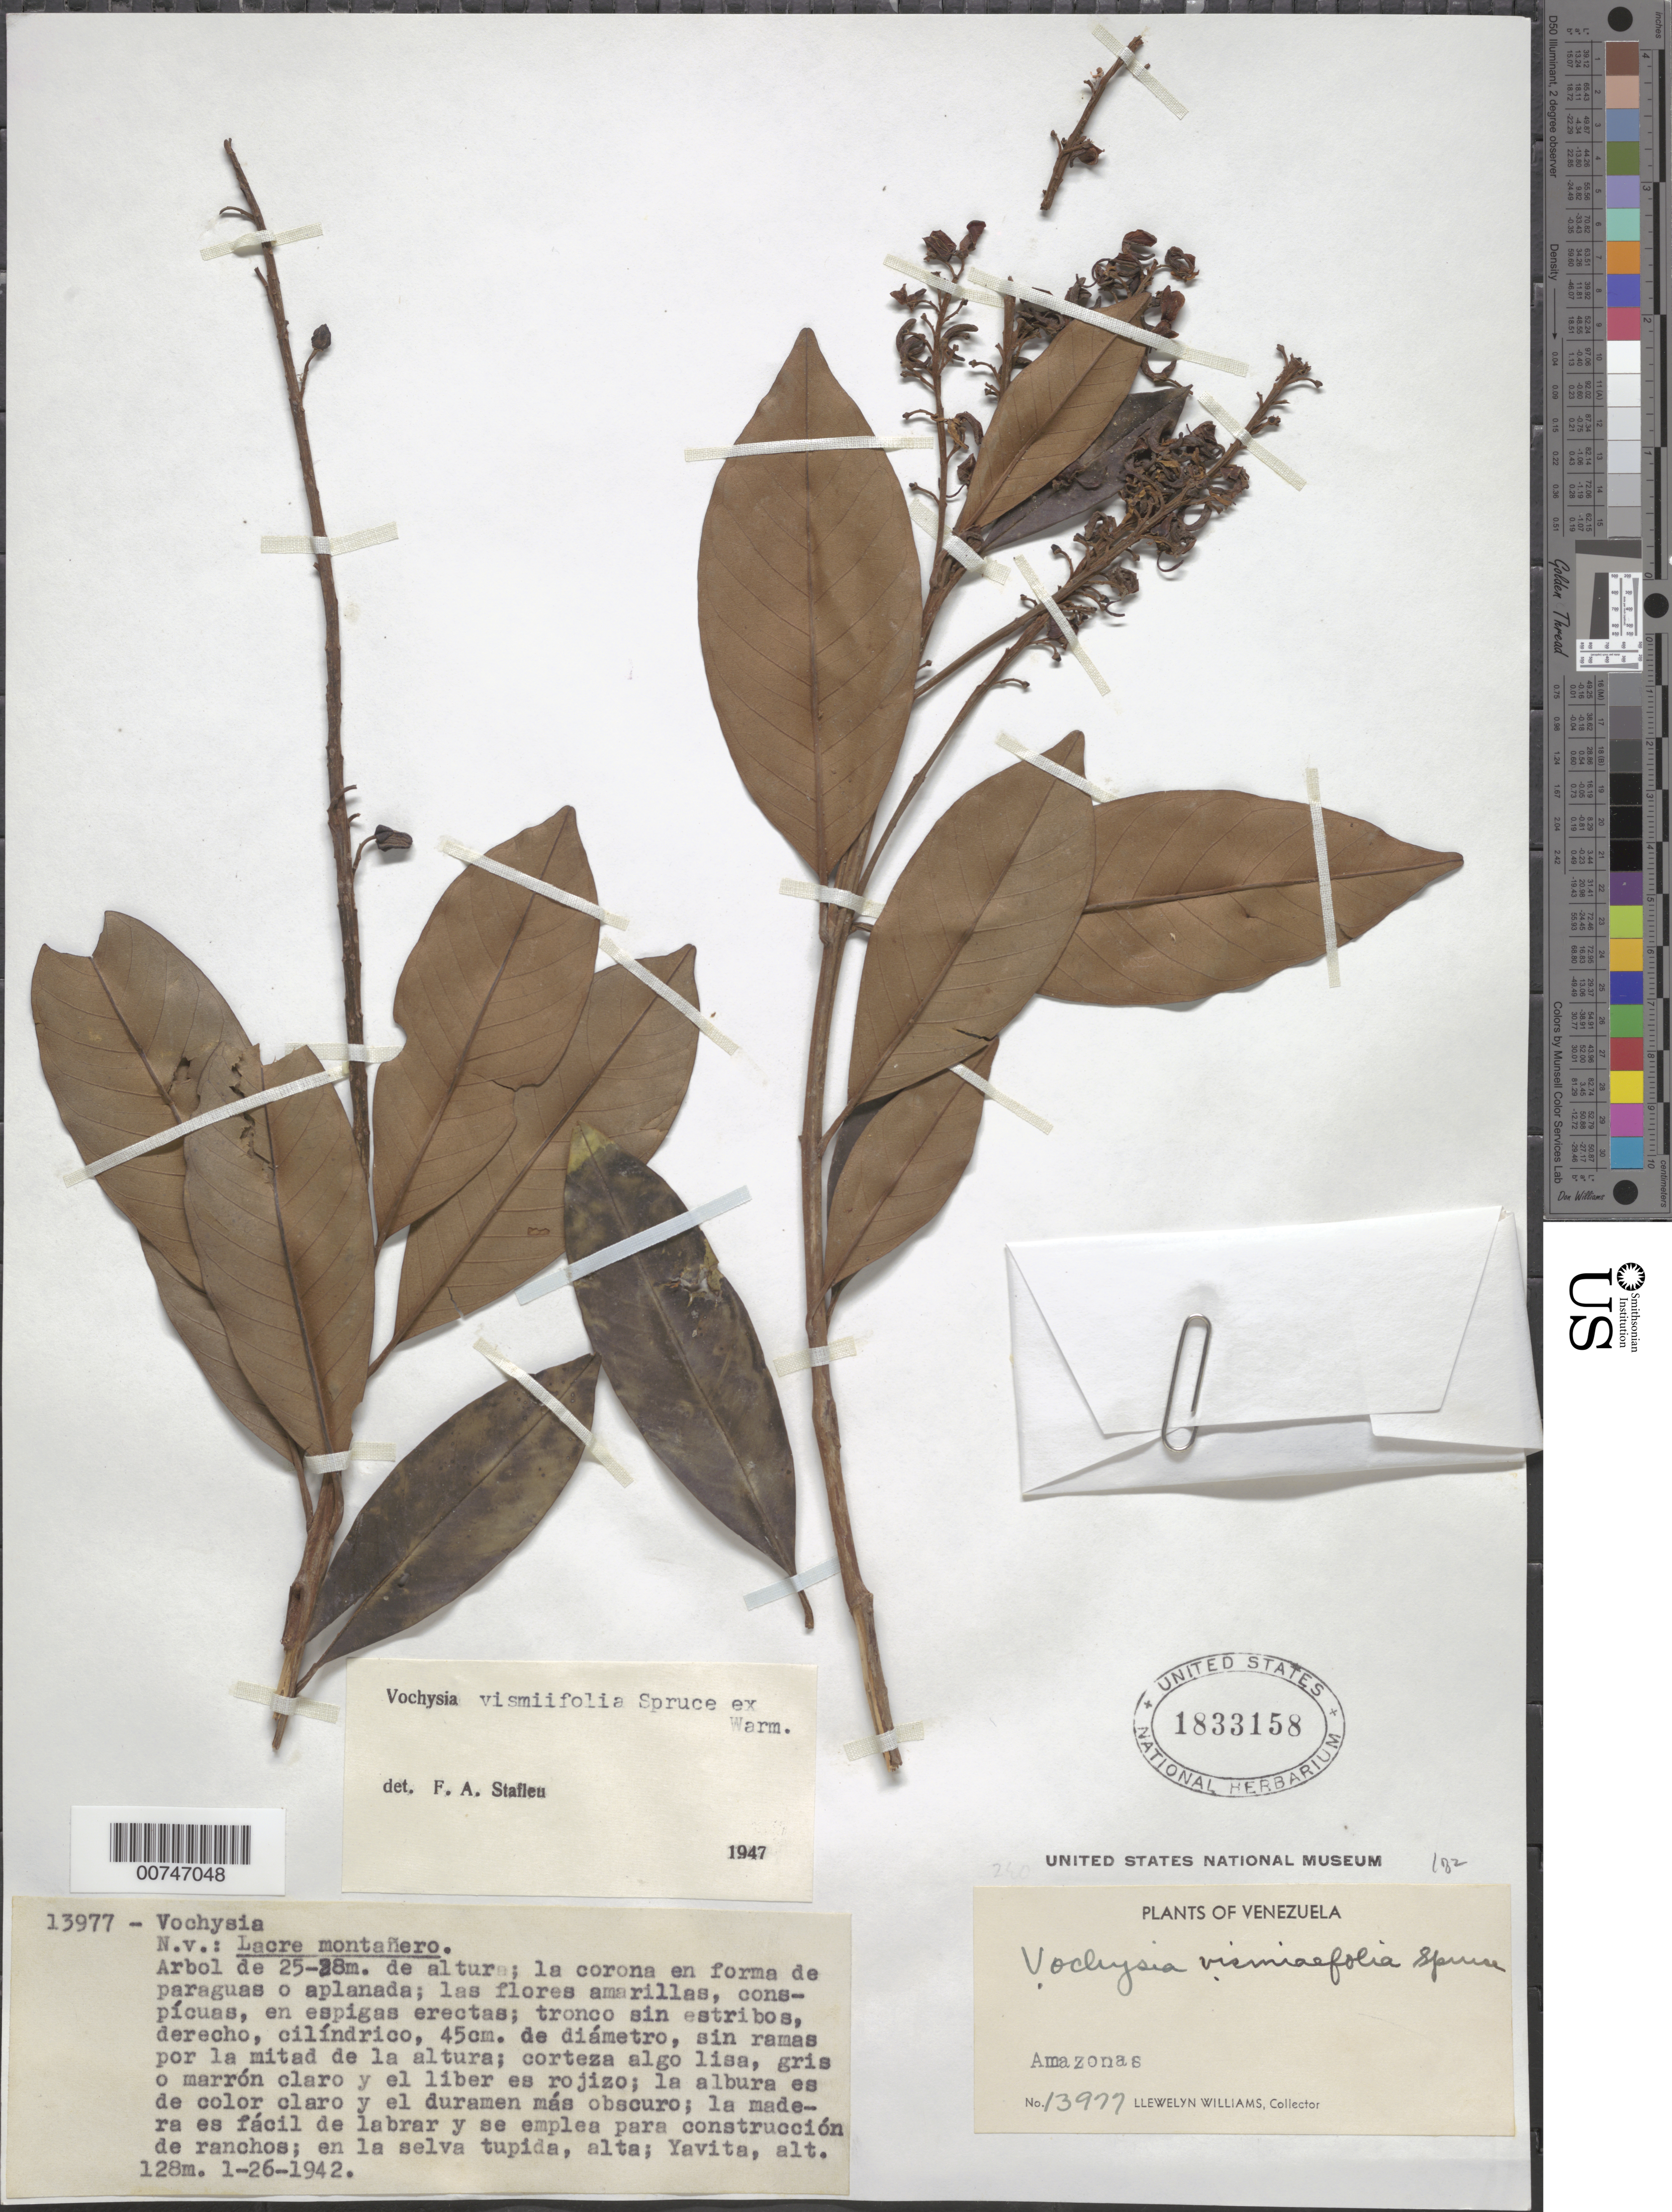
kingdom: Plantae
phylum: Tracheophyta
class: Magnoliopsida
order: Myrtales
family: Vochysiaceae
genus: Vochysia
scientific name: Vochysia vismiifolia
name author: Spruce ex Warm.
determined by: Stafleu, F. A.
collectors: Ll. Williams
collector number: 13977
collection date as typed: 26-Jan-42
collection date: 1942-01-26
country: Venezuela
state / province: Amazonas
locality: Yavita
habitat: Dense forest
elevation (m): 128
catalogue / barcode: US 1833158